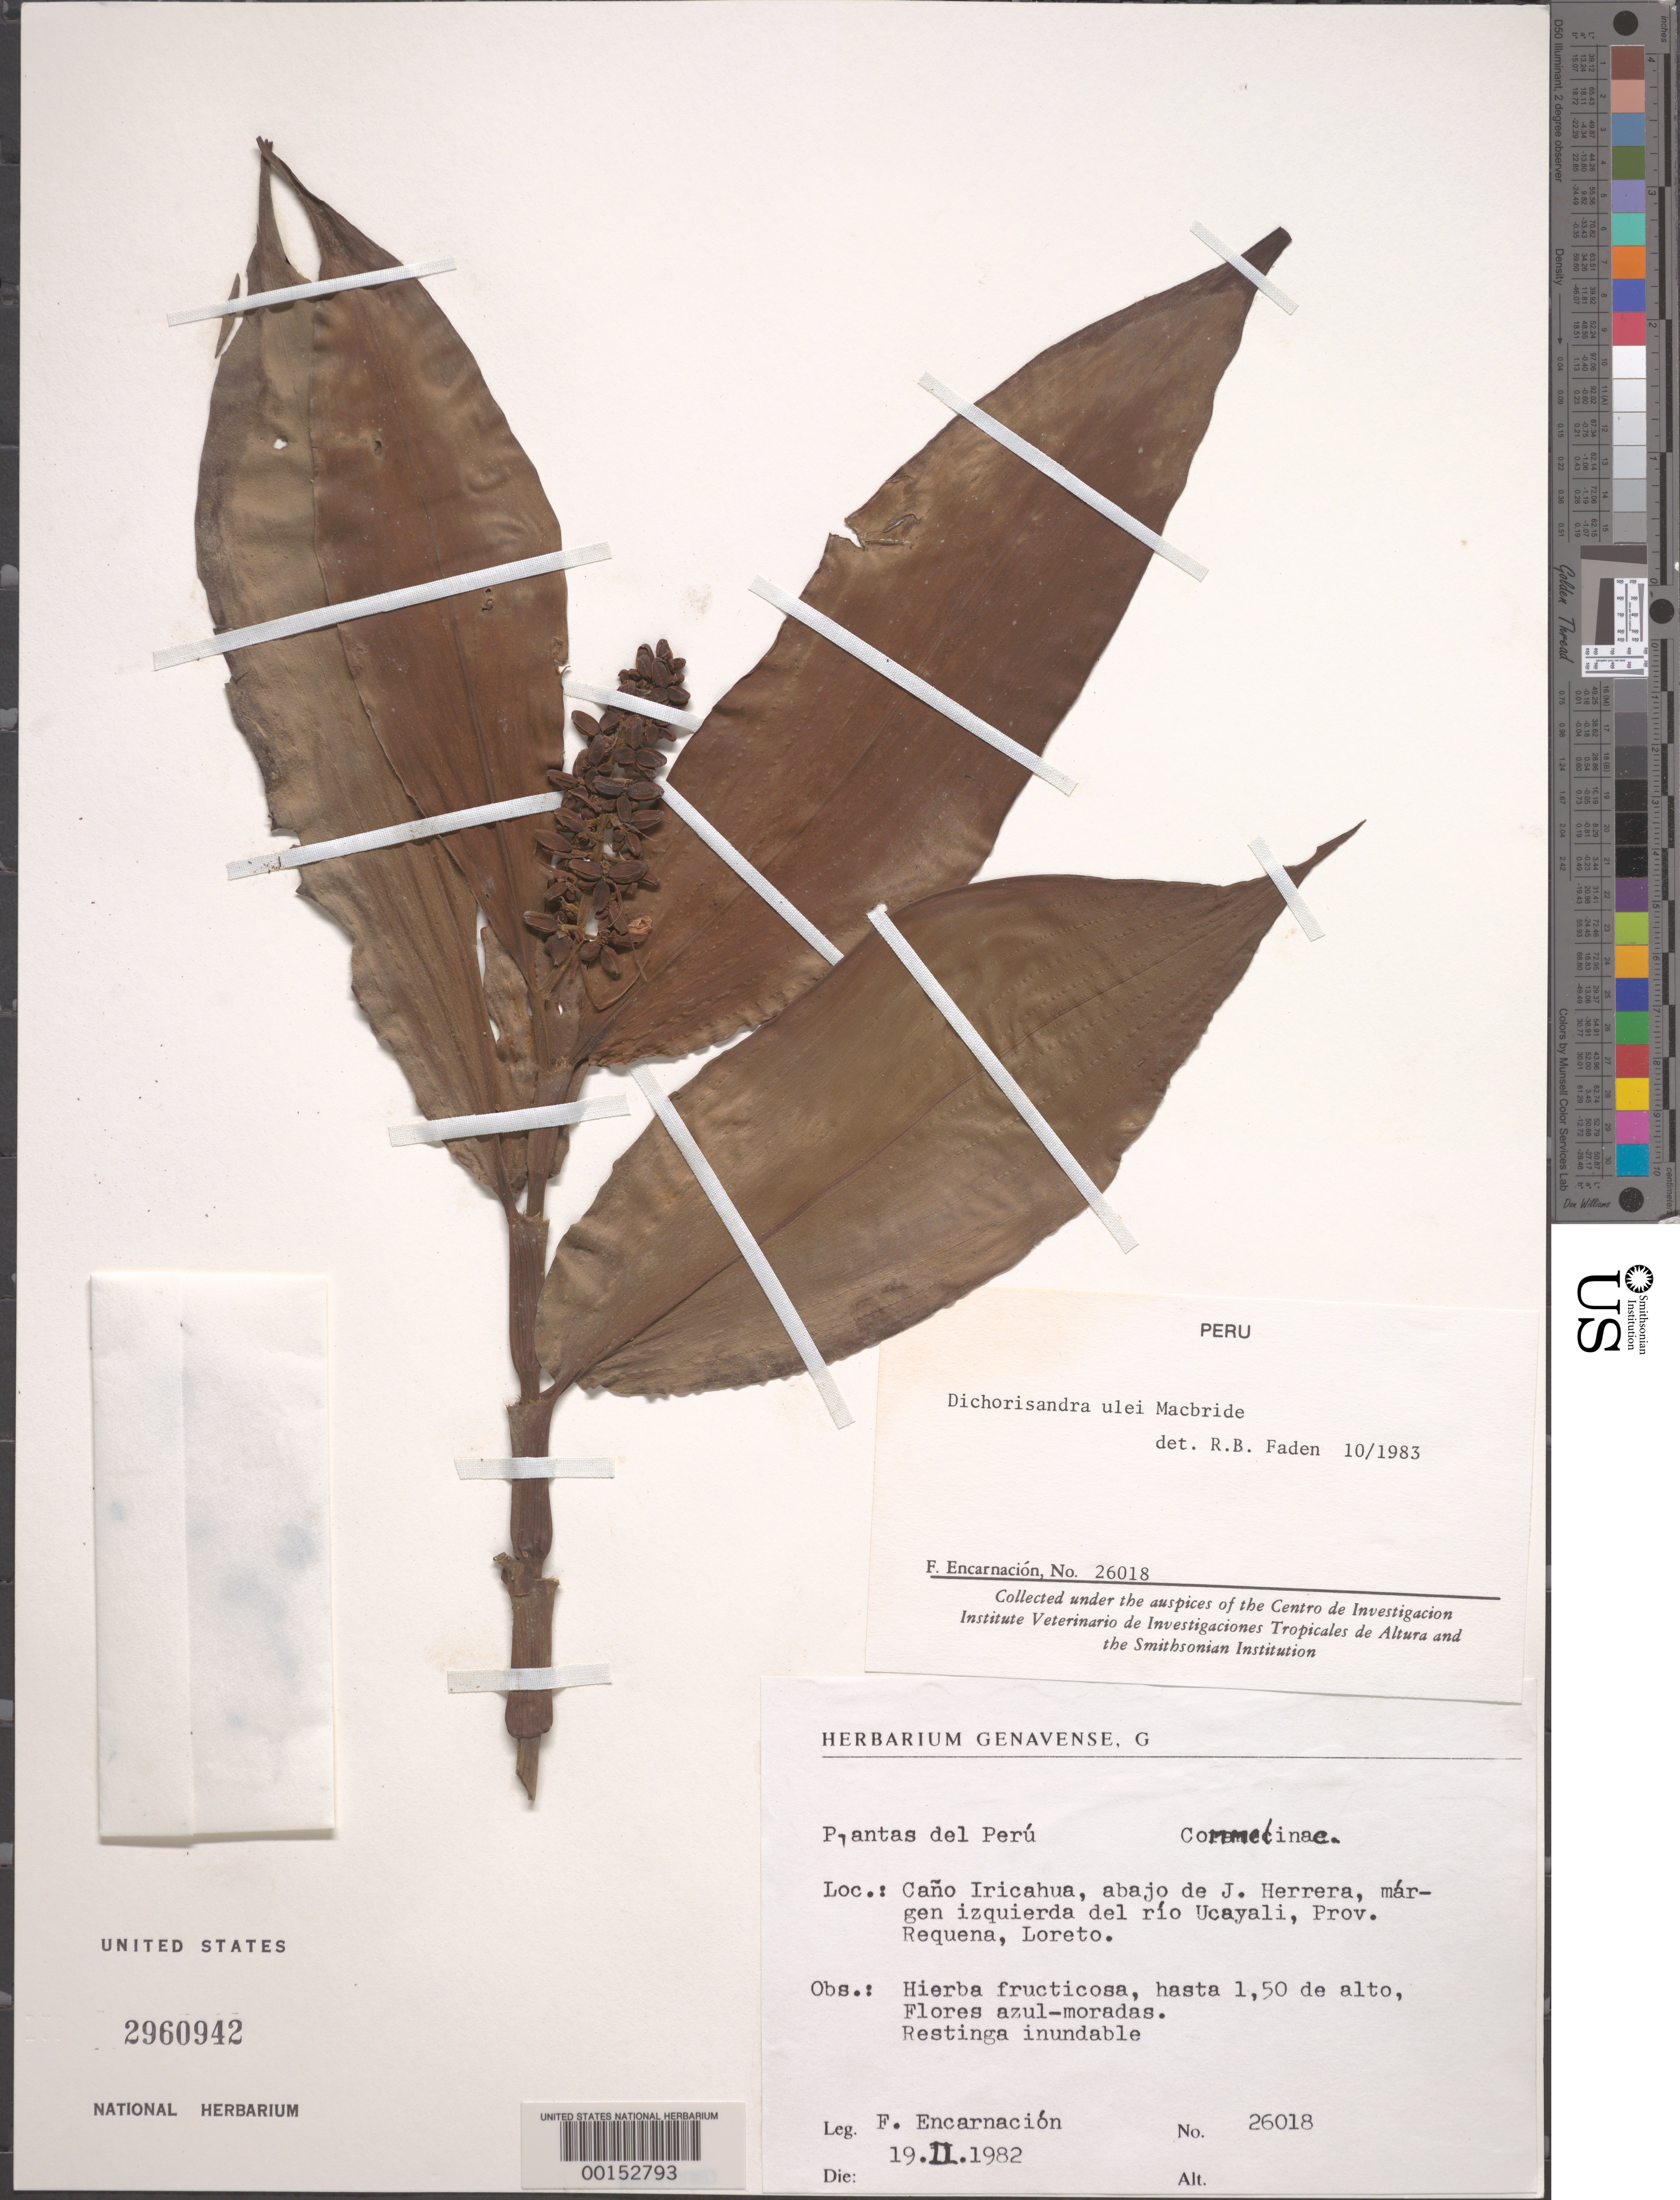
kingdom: Plantae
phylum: Tracheophyta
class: Liliopsida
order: Commelinales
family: Commelinaceae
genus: Dichorisandra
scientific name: Dichorisandra ulei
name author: J.F. Macbr.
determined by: Faden, Robert B., (US), Smithsonian Institution - National Museum of Natural History (UNITED STATES)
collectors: F. Encarnación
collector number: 26018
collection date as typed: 19 Feb 1982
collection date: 1982-02-19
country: Peru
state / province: Loreto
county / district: Requena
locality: Cano iricahua, rio ucayali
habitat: Riverbank; restinga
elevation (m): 1500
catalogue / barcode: US 2960942